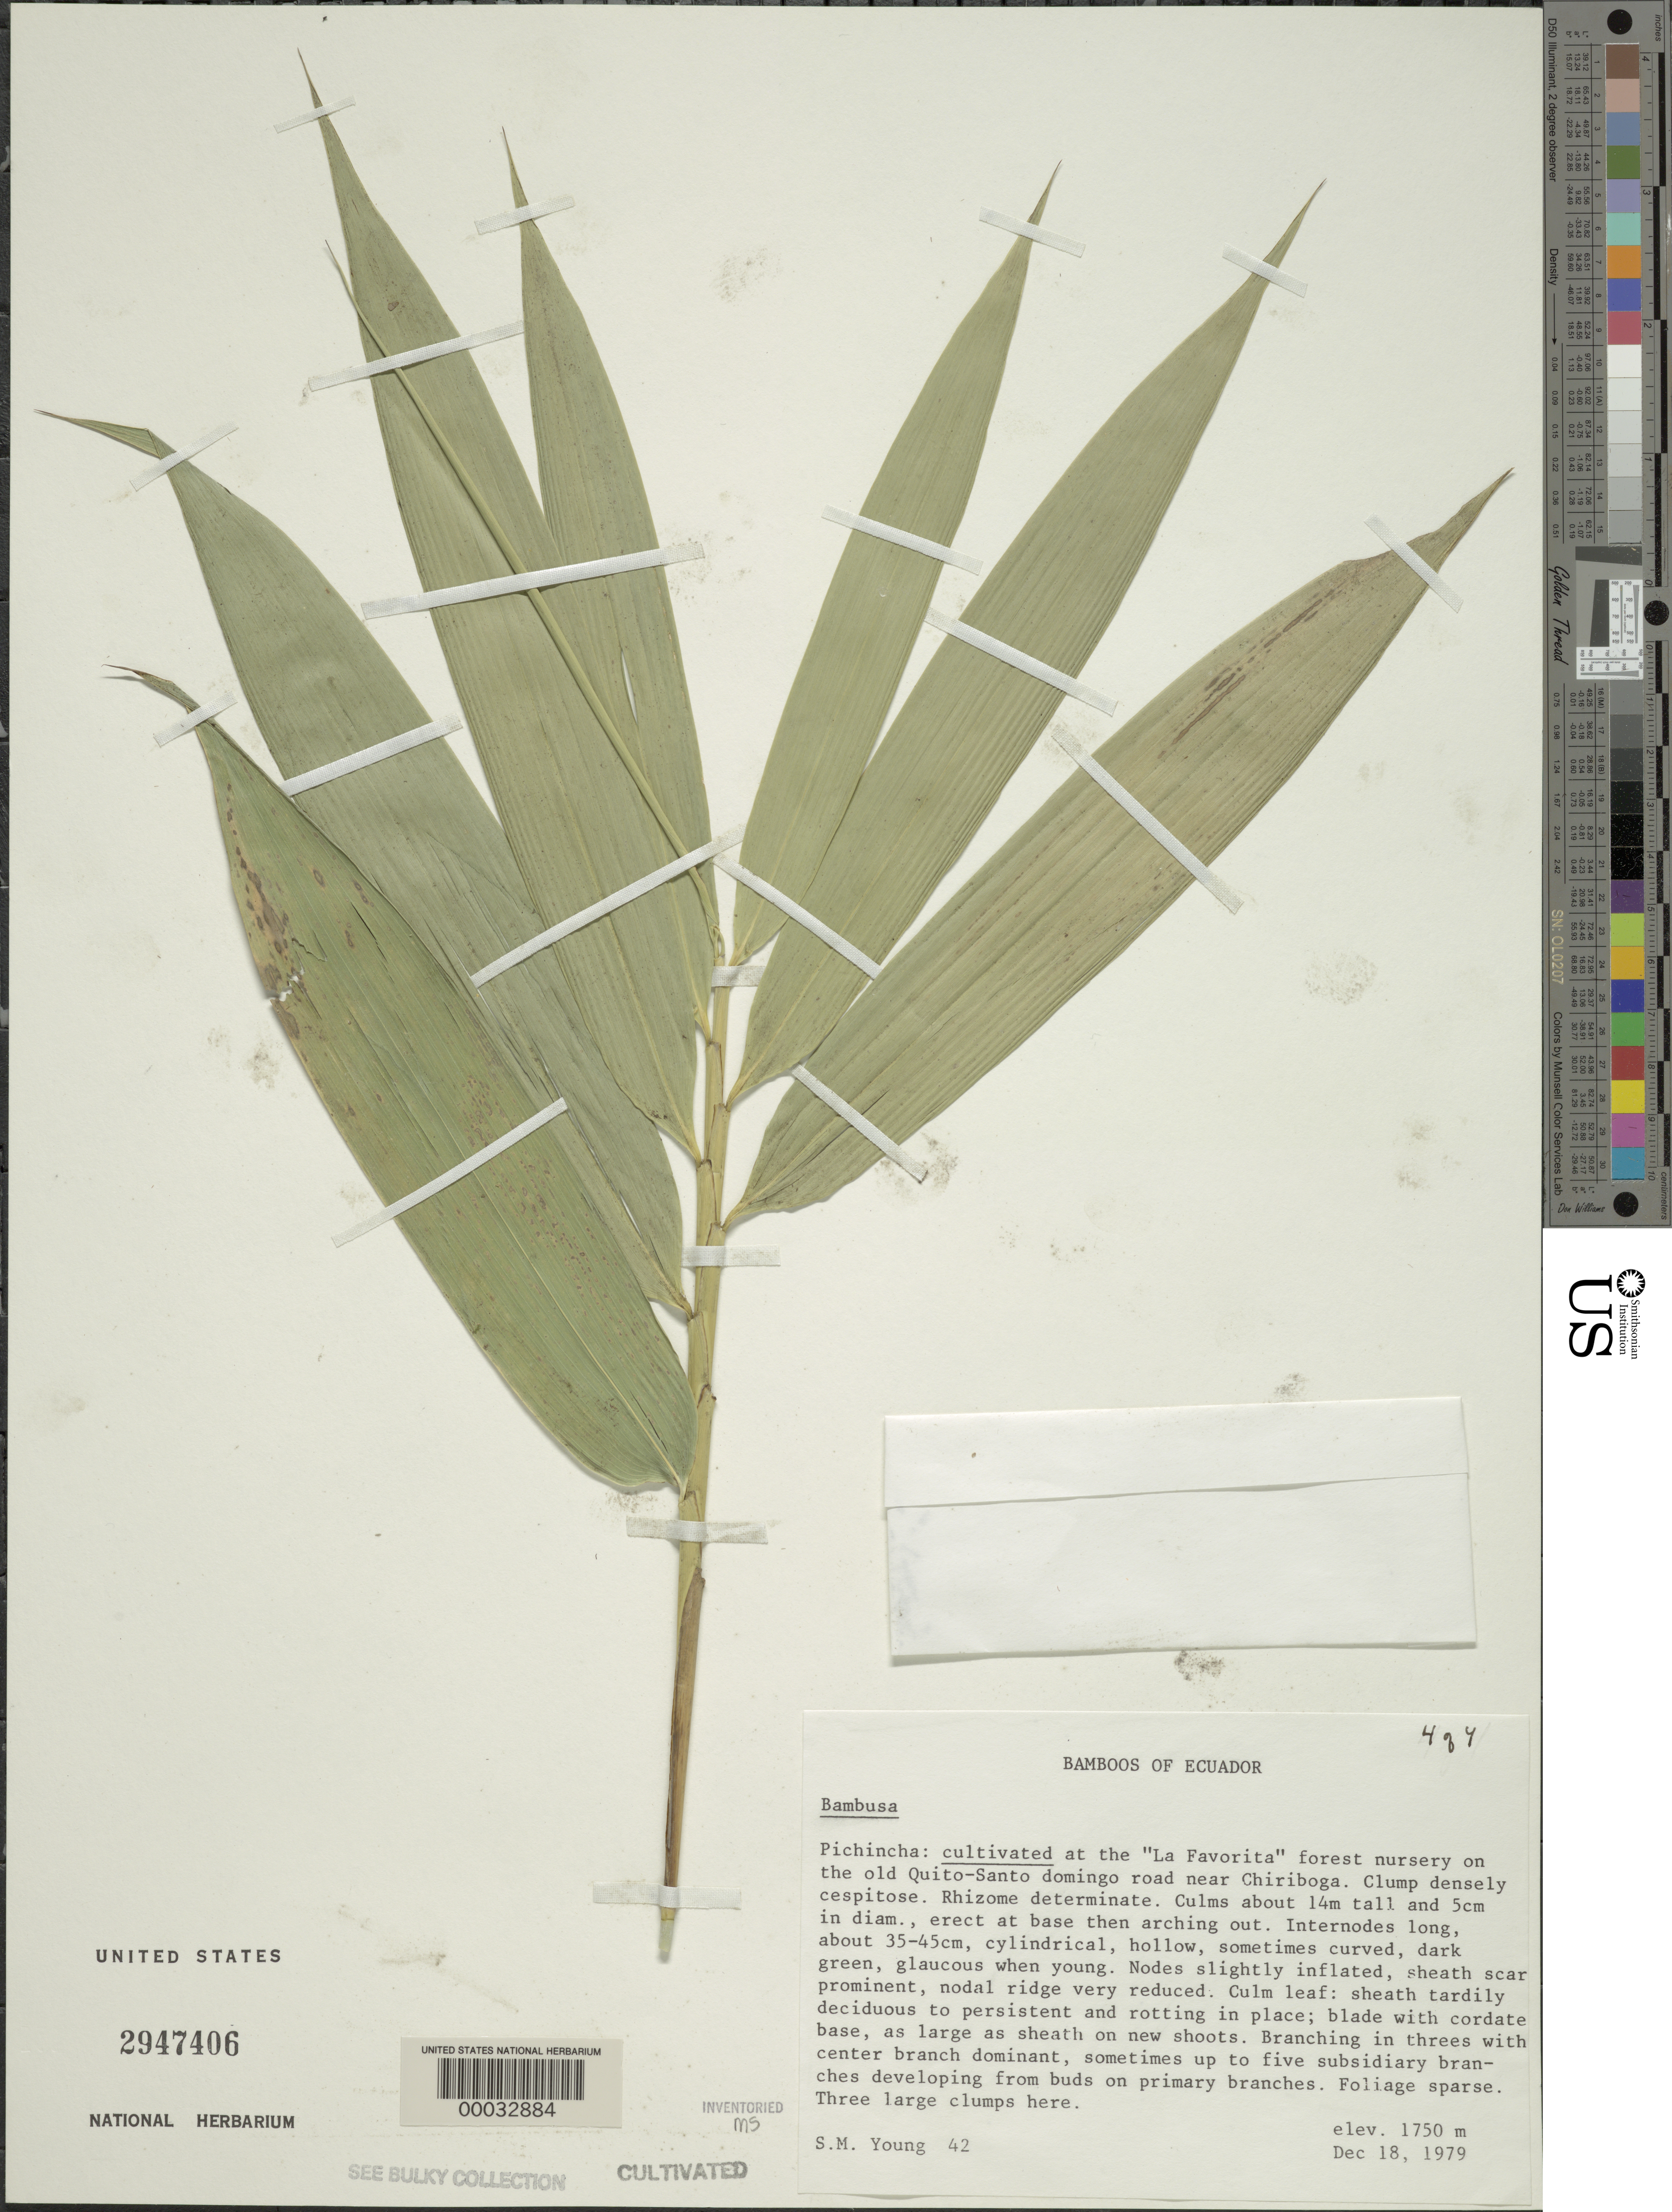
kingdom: Plantae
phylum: Tracheophyta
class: Liliopsida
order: Poales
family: Poaceae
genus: Bambusa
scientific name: Bambusa tulda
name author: Roxb.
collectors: S. Young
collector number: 42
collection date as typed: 18 Dec 1979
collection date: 1979-12-18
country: Ecuador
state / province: Pichincha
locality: La favorita forest nursery-chiriboga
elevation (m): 1750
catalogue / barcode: US 2947406